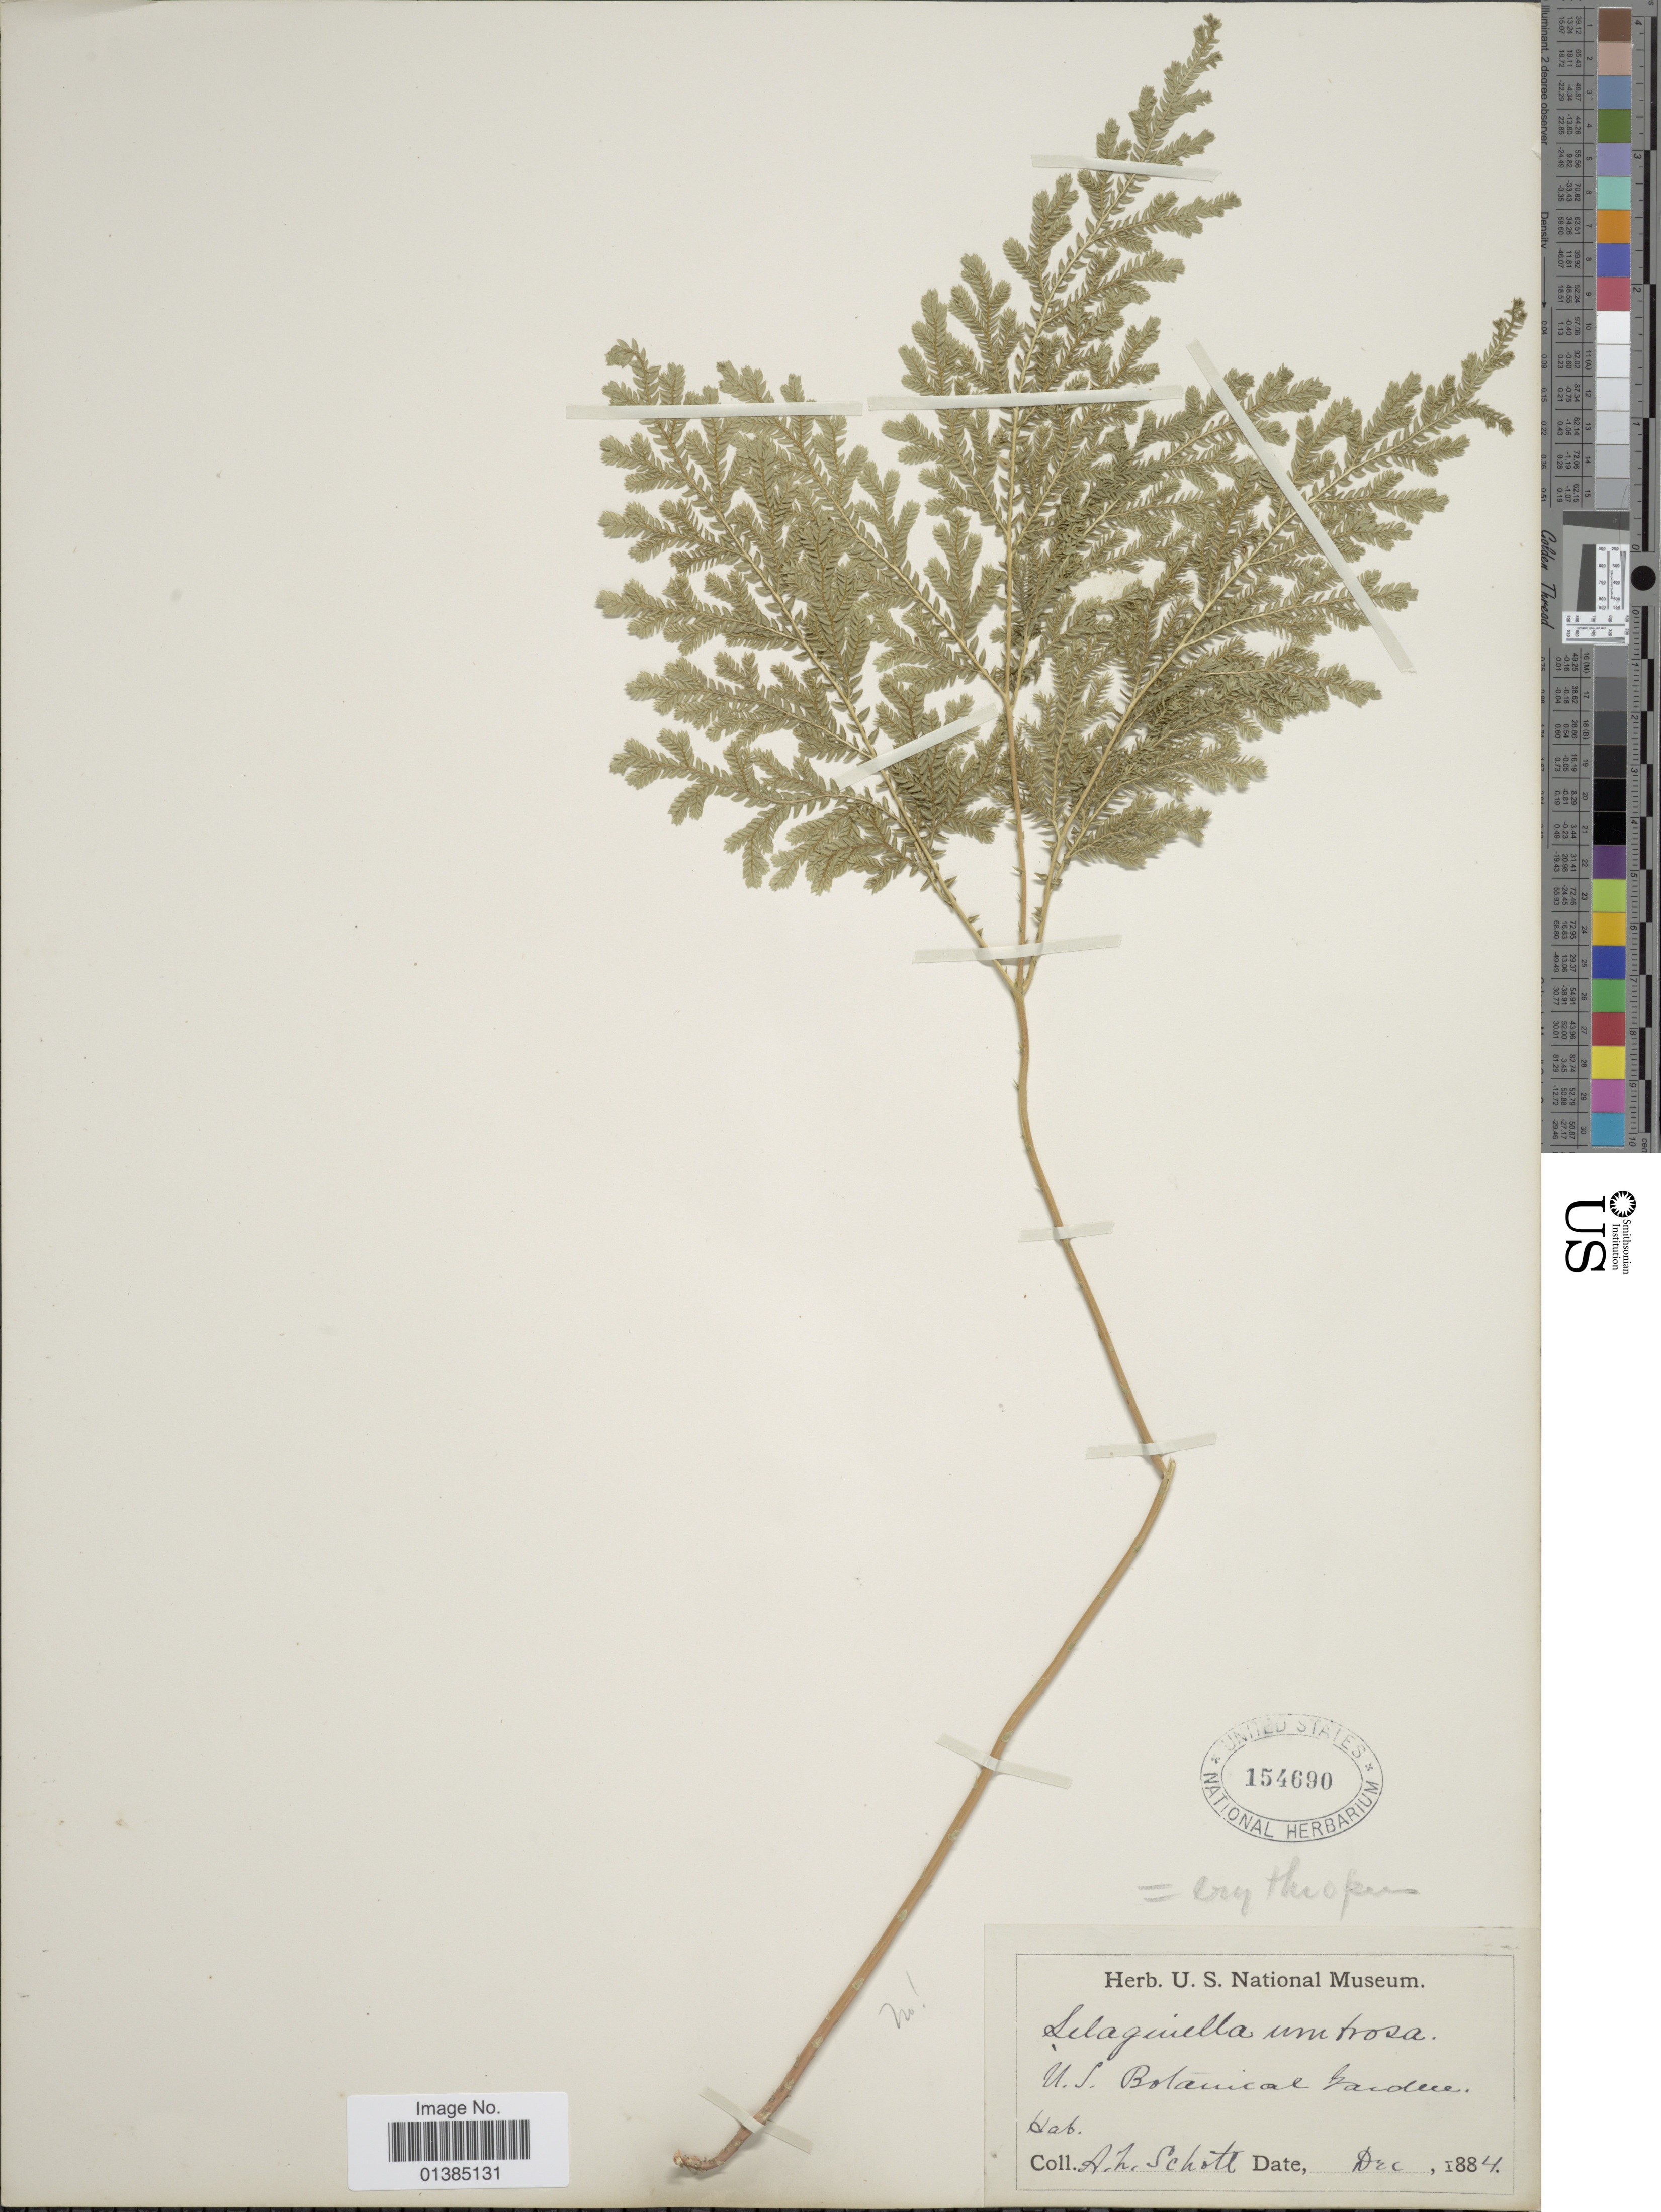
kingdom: Plantae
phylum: Tracheophyta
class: Lycopodiopsida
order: Selaginellales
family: Selaginellaceae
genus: Selaginella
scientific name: Selaginella sp.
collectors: A. L. Schott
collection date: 1884-12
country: United States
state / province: District of Columbia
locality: U.S. Botanical Garden.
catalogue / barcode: US 154690